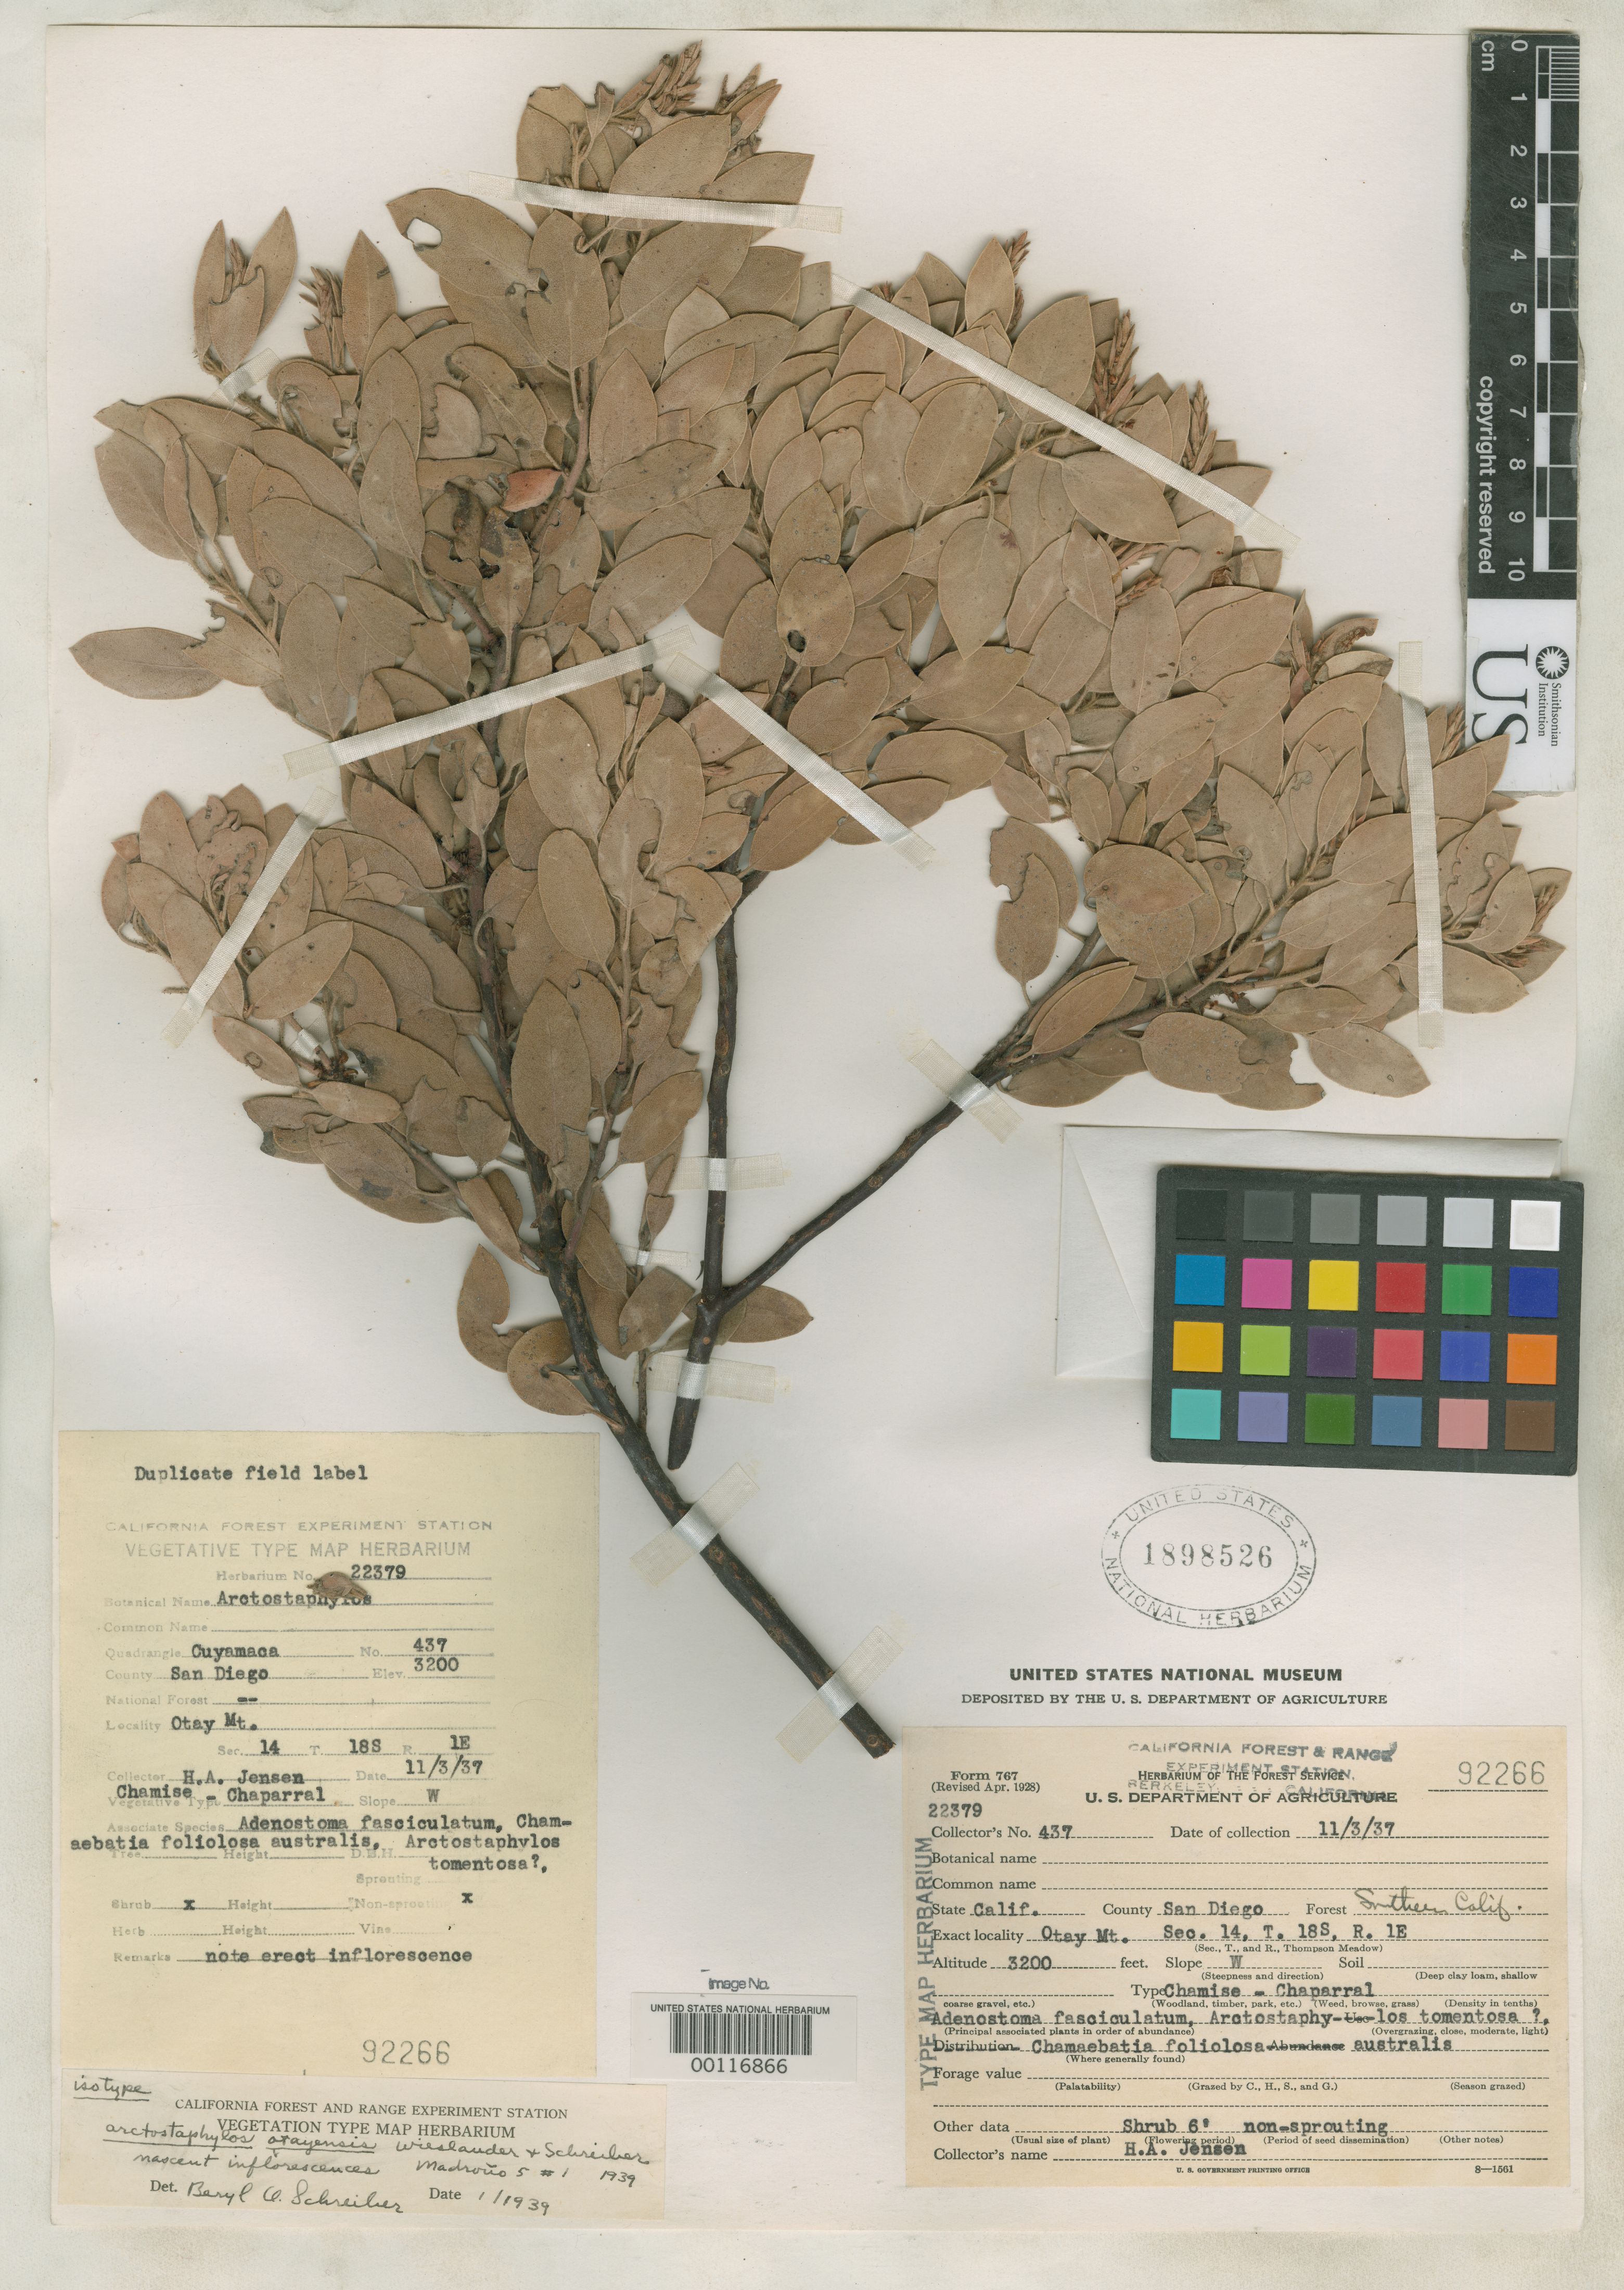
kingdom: Plantae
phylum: Tracheophyta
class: Magnoliopsida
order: Ericales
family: Ericaceae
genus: Arctostaphylos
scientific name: Arctostaphylos otayensis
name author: Wiesl. & B. Schreiber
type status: Syntype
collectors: H. A. Jensen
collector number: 437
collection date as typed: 03 Nov 1937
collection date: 1937-11-03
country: United States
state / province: California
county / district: San Diego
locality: Otay Mountain.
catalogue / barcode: US 1898526